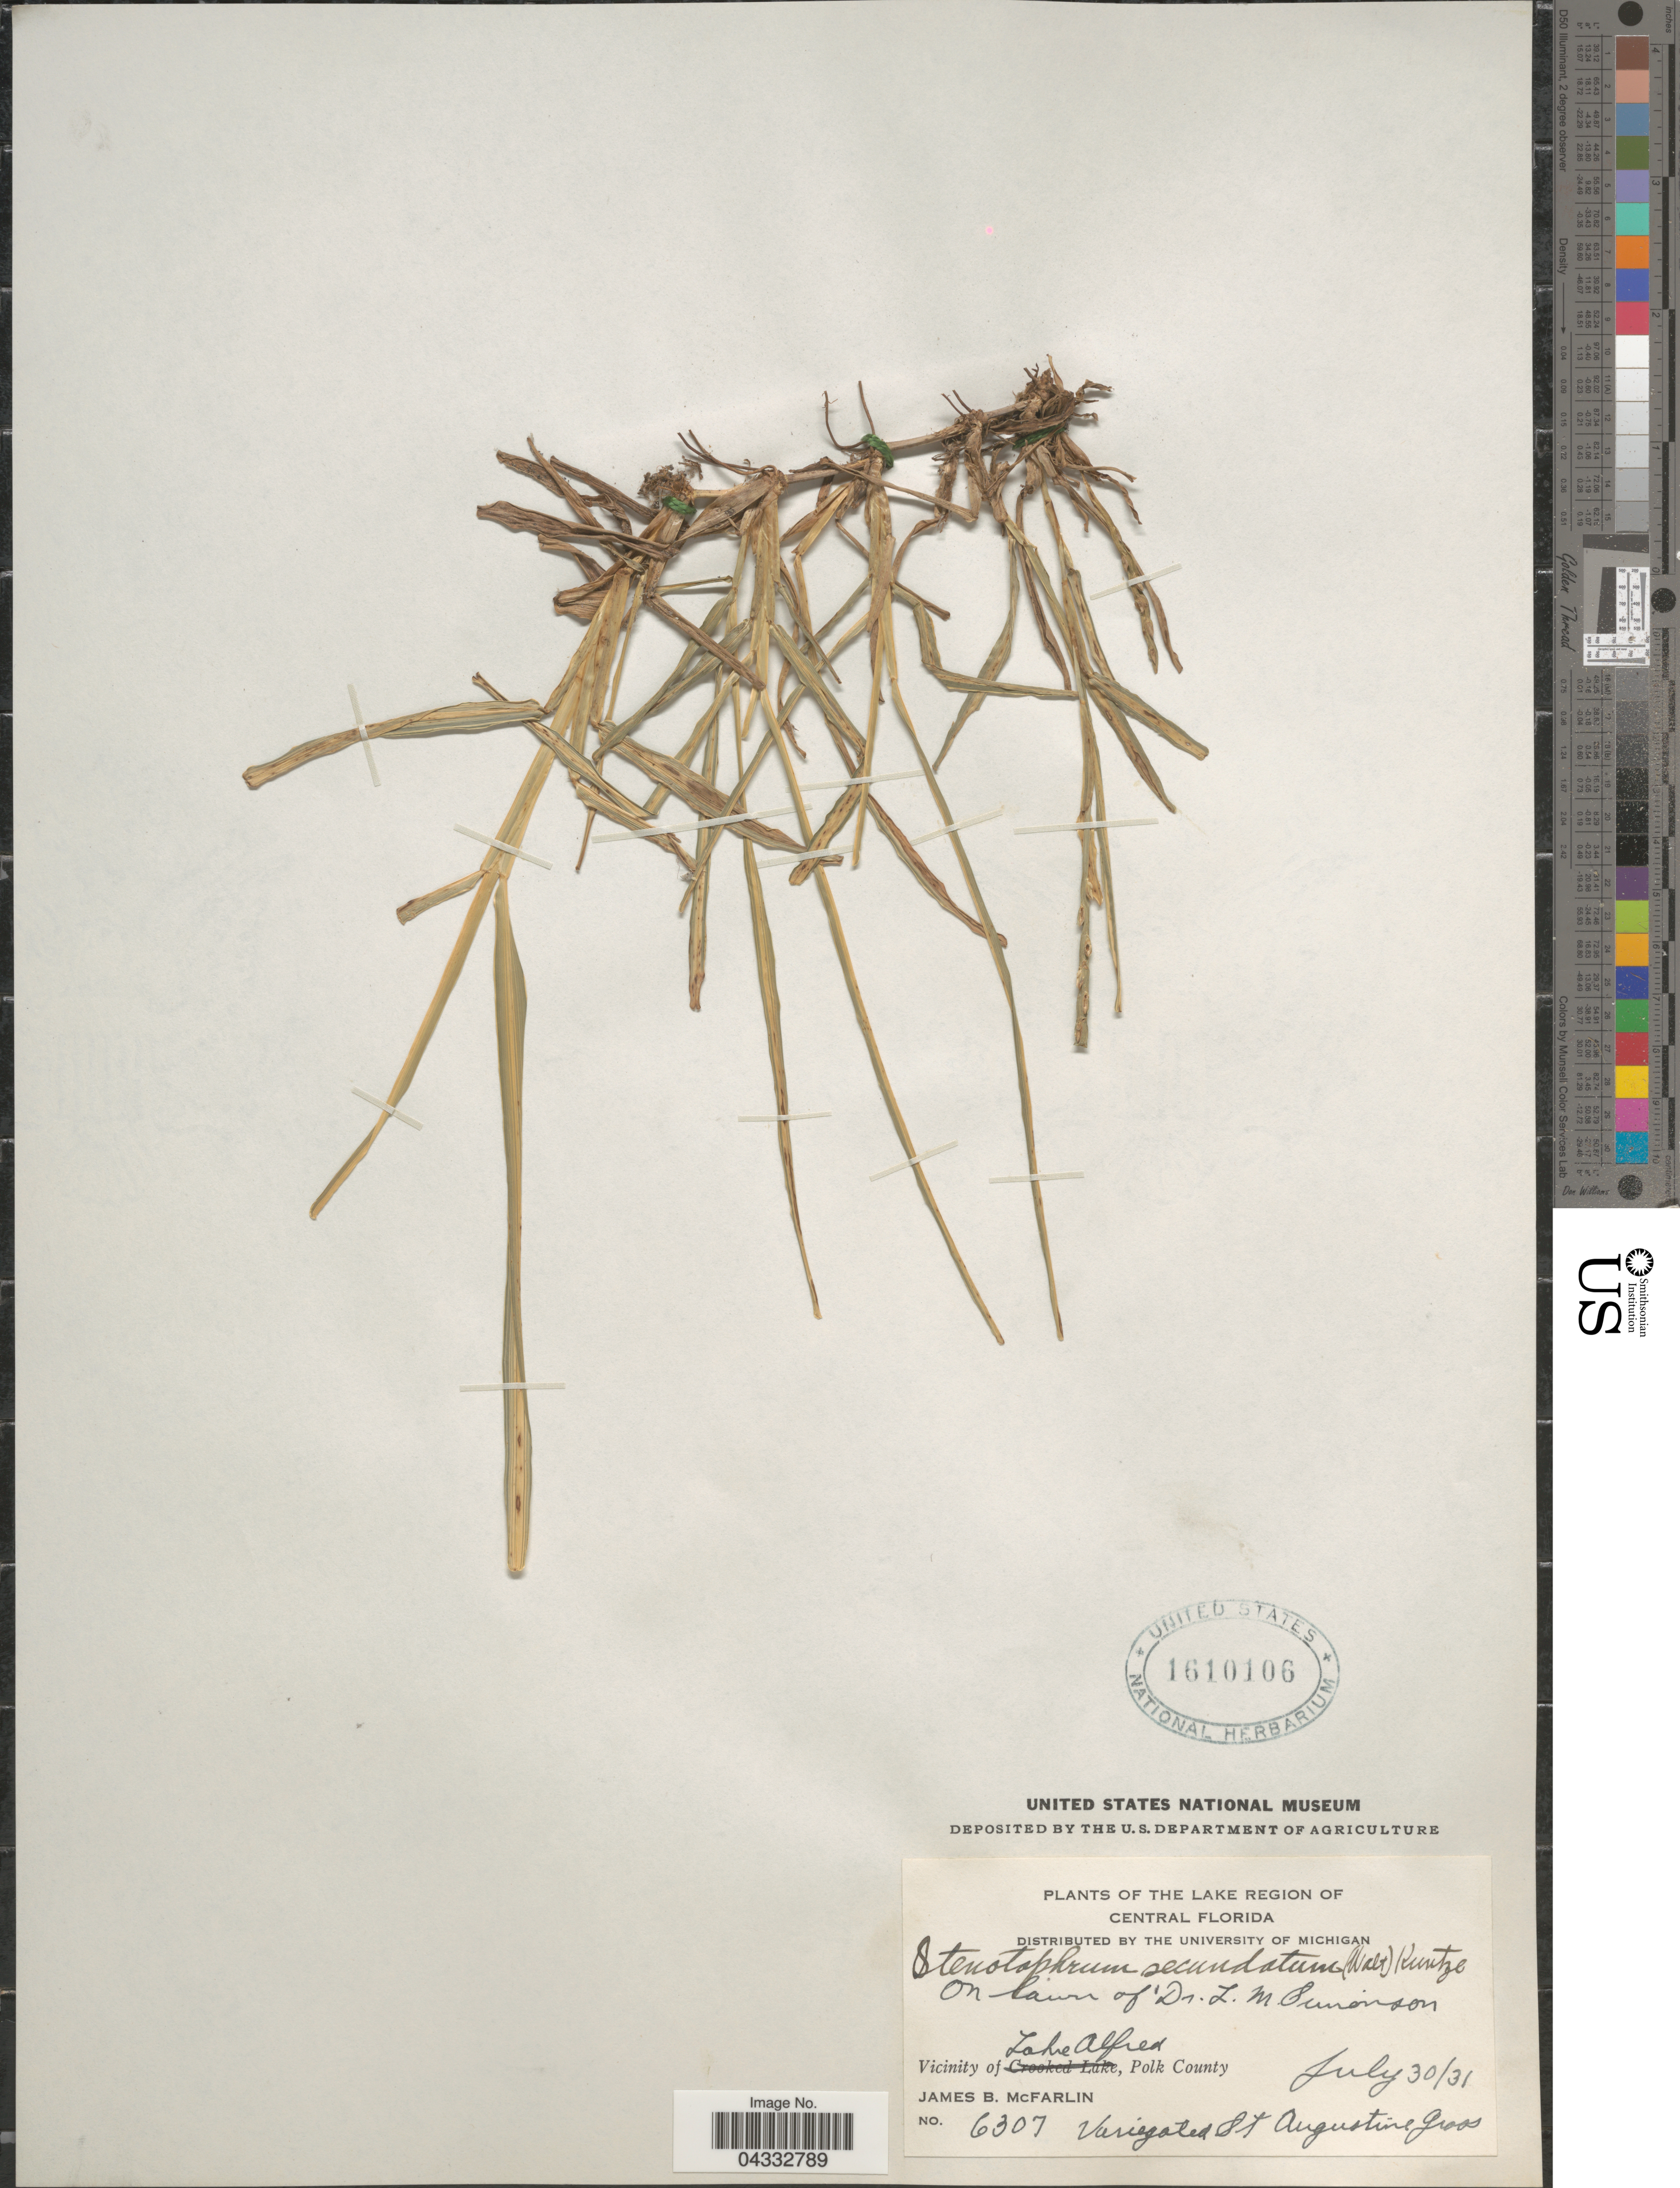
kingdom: Plantae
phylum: Tracheophyta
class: Liliopsida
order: Poales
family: Poaceae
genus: Stenotaphrum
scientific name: Stenotaphrum secundatum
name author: (Walter) Kuntze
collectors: J. McFarlin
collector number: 6307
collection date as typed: Transcribed d/m/y: 30/7/31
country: United States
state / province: Florida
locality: The Lake Region of Central Florida. On lawn of Dr. L. M. Simonson. Vicinity of Lake Alfred, Polk County.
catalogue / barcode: US 1610106